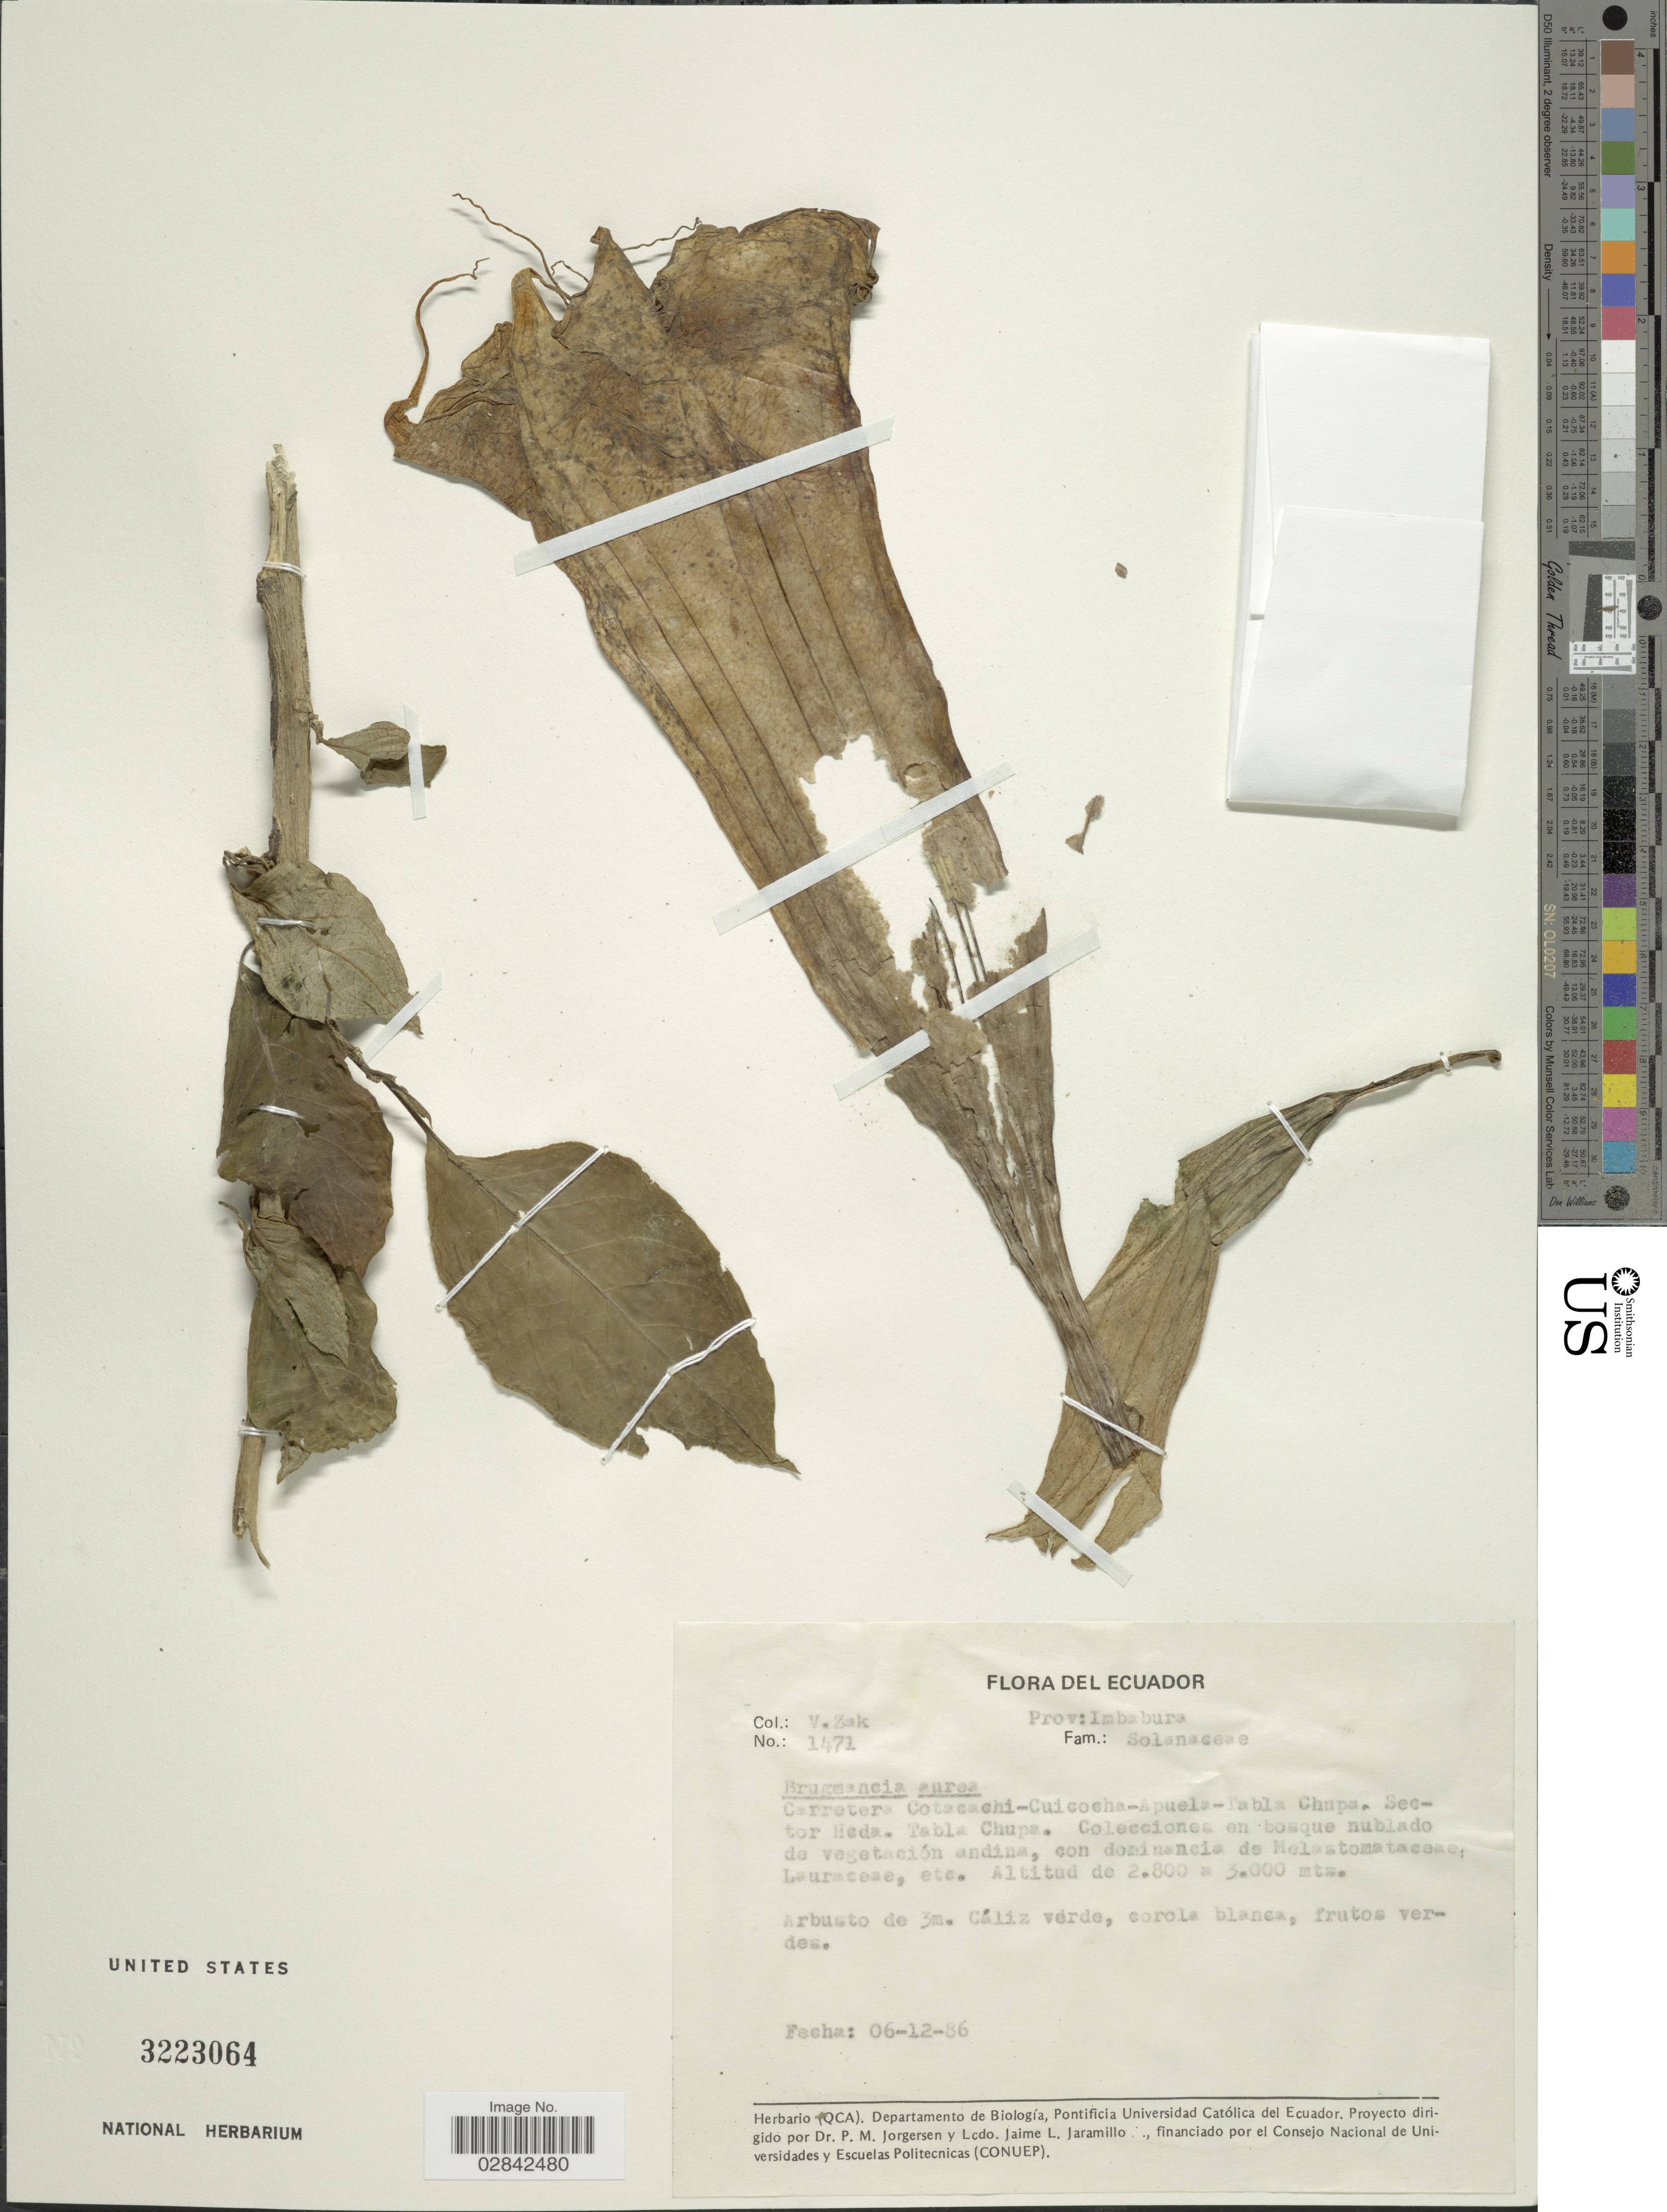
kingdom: Plantae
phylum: Tracheophyta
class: Magnoliopsida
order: Solanales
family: Solanaceae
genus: Brugmansia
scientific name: Brugmansia aurea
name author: Lagerh.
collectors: V. Zak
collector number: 1471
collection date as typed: Transcribed d/m/y: 6/12/86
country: Ecuador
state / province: Imbabura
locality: Carretera Cotacachi-Cuicocha-Apuela-Tabla Chupa. Sector Heda. Tabla Chupa.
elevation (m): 2800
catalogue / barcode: US 3223064